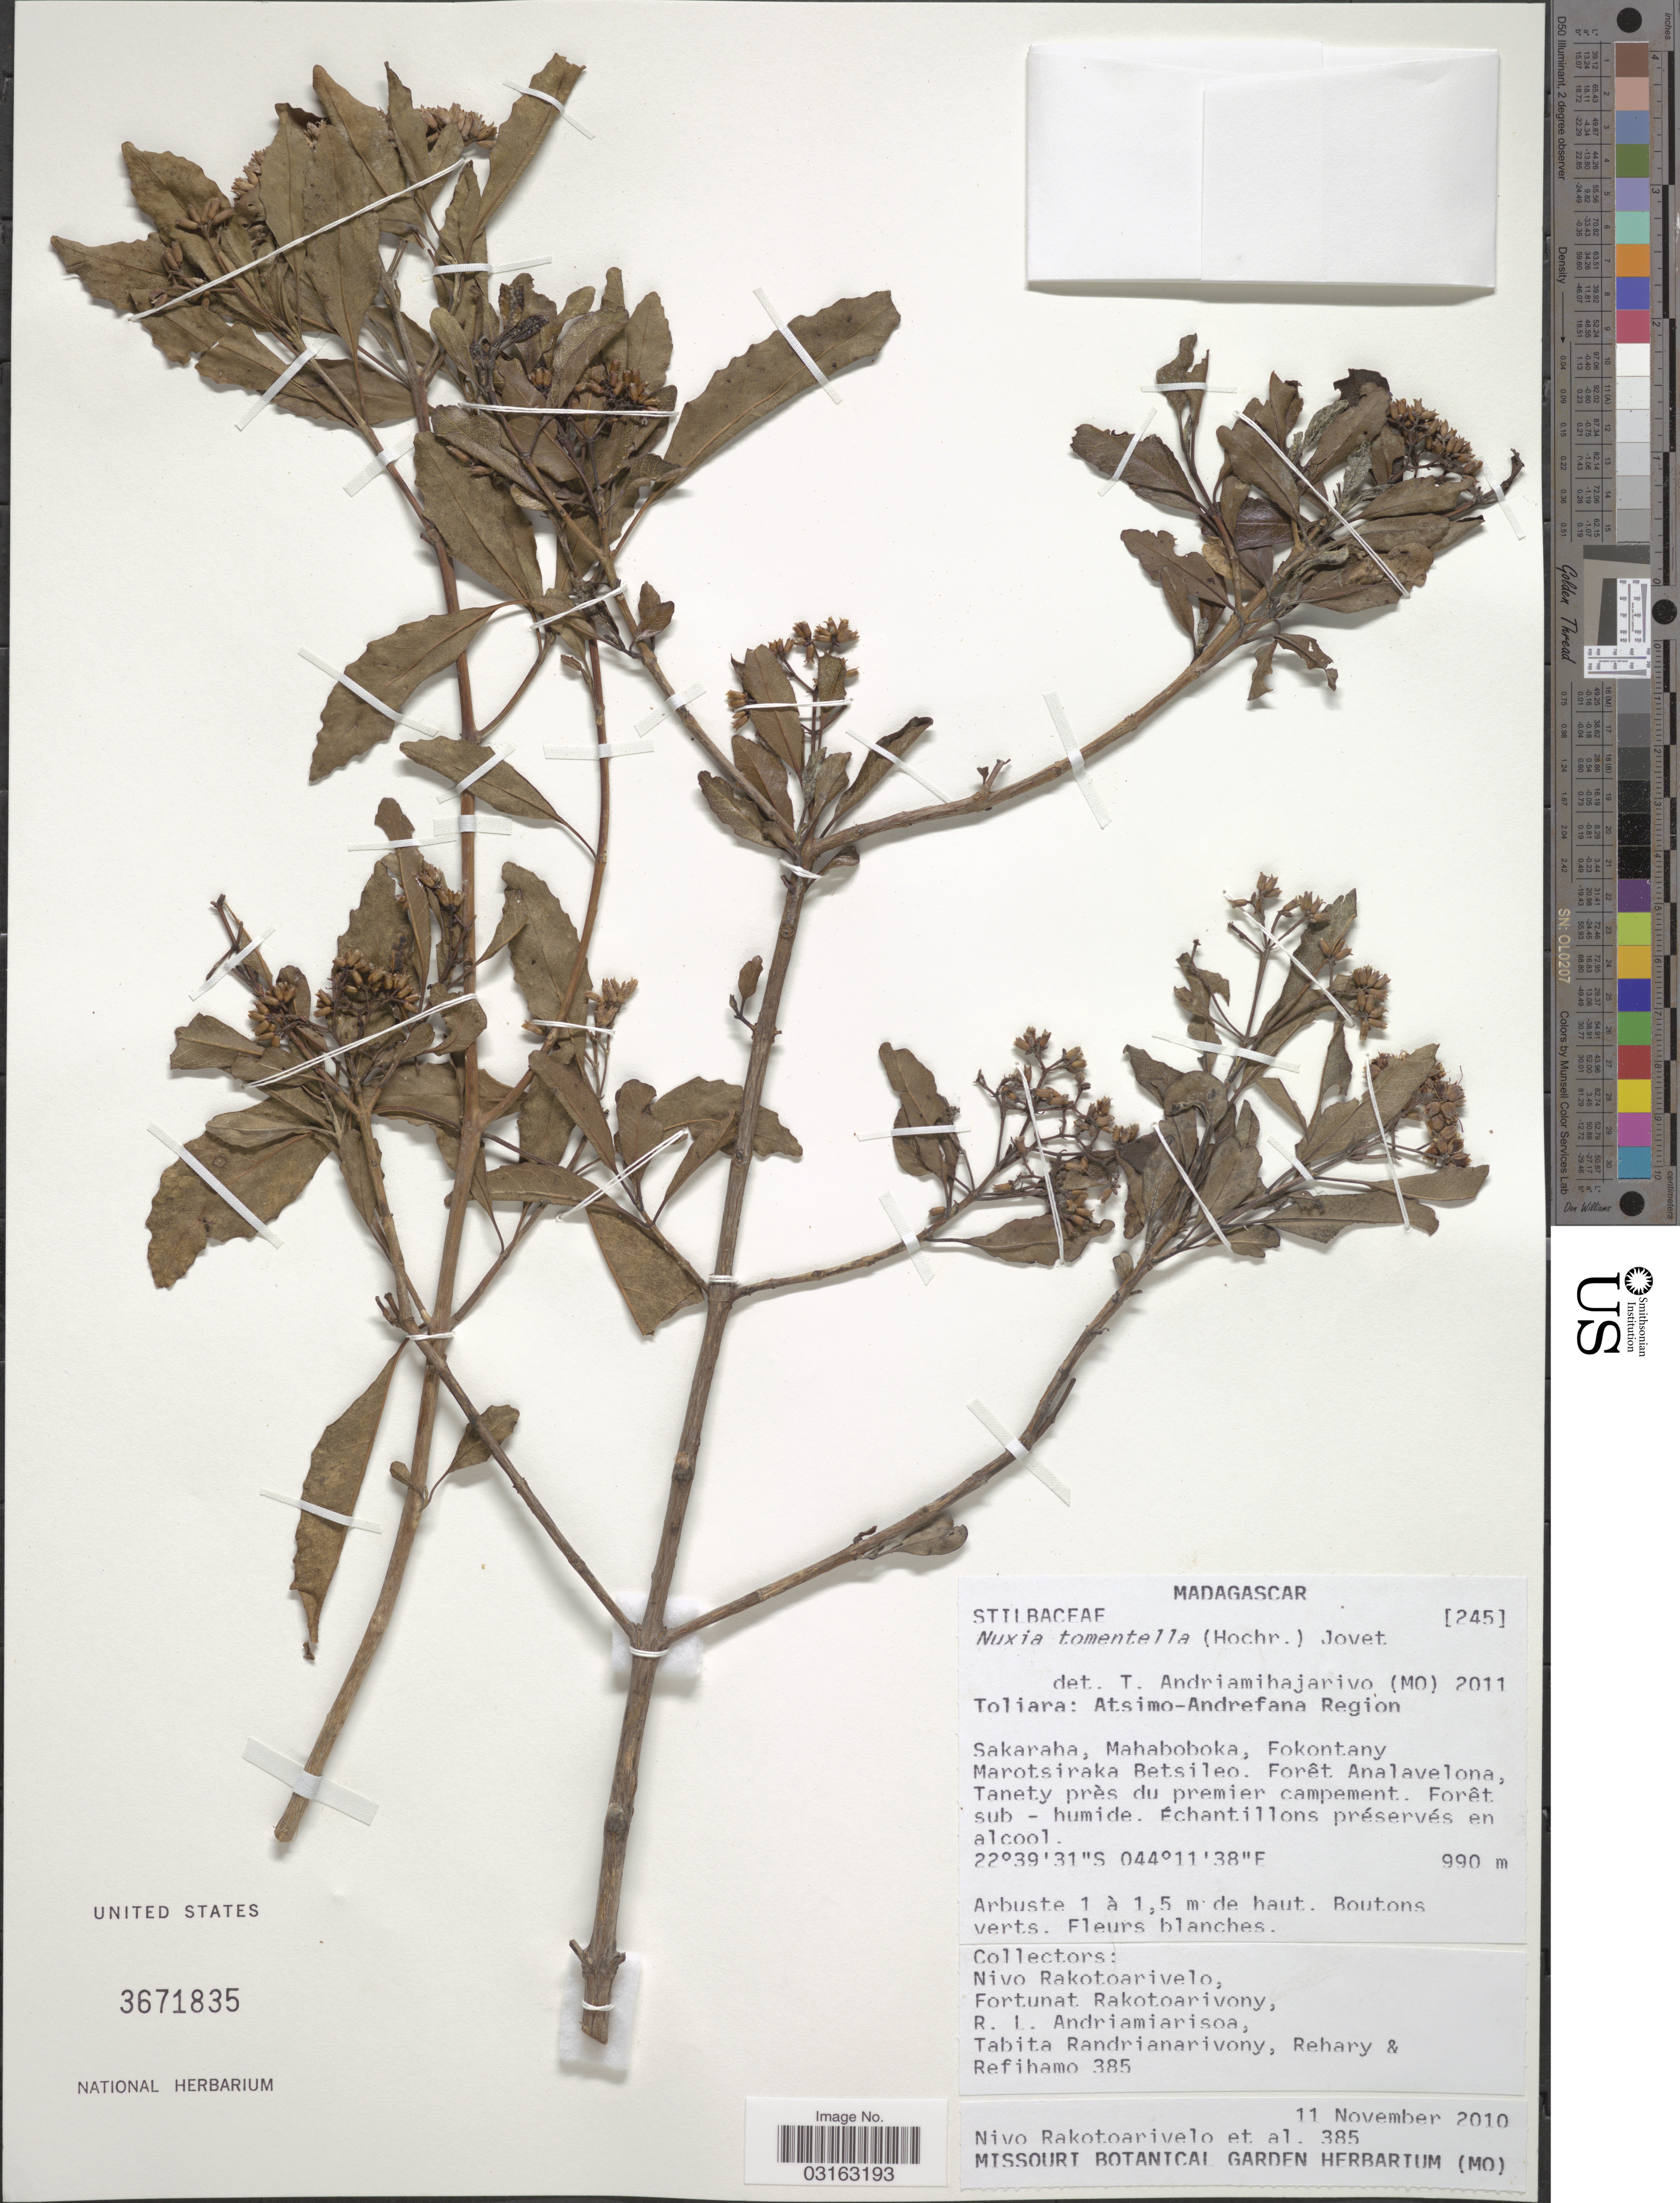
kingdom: Plantae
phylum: Tracheophyta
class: Magnoliopsida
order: Lamiales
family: Stilbaceae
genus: Nuxia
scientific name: Nuxia tomentella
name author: (Hochr.) Jovet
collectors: N. Rakotoarivelo, F. Rakotoarivony, R. Andriamiarisoa, T. Randrianarivony & et al.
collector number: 385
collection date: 2010-11-11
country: Madagascar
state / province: Atsimo-Andrefana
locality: Atsimo-Andrefana Region. Sakaraha, Mahaboboka, Fokontany Marotsiraka Betsileo. Forêt Analavelona, Tanety près du premier campement.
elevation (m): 990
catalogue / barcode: US 3671835